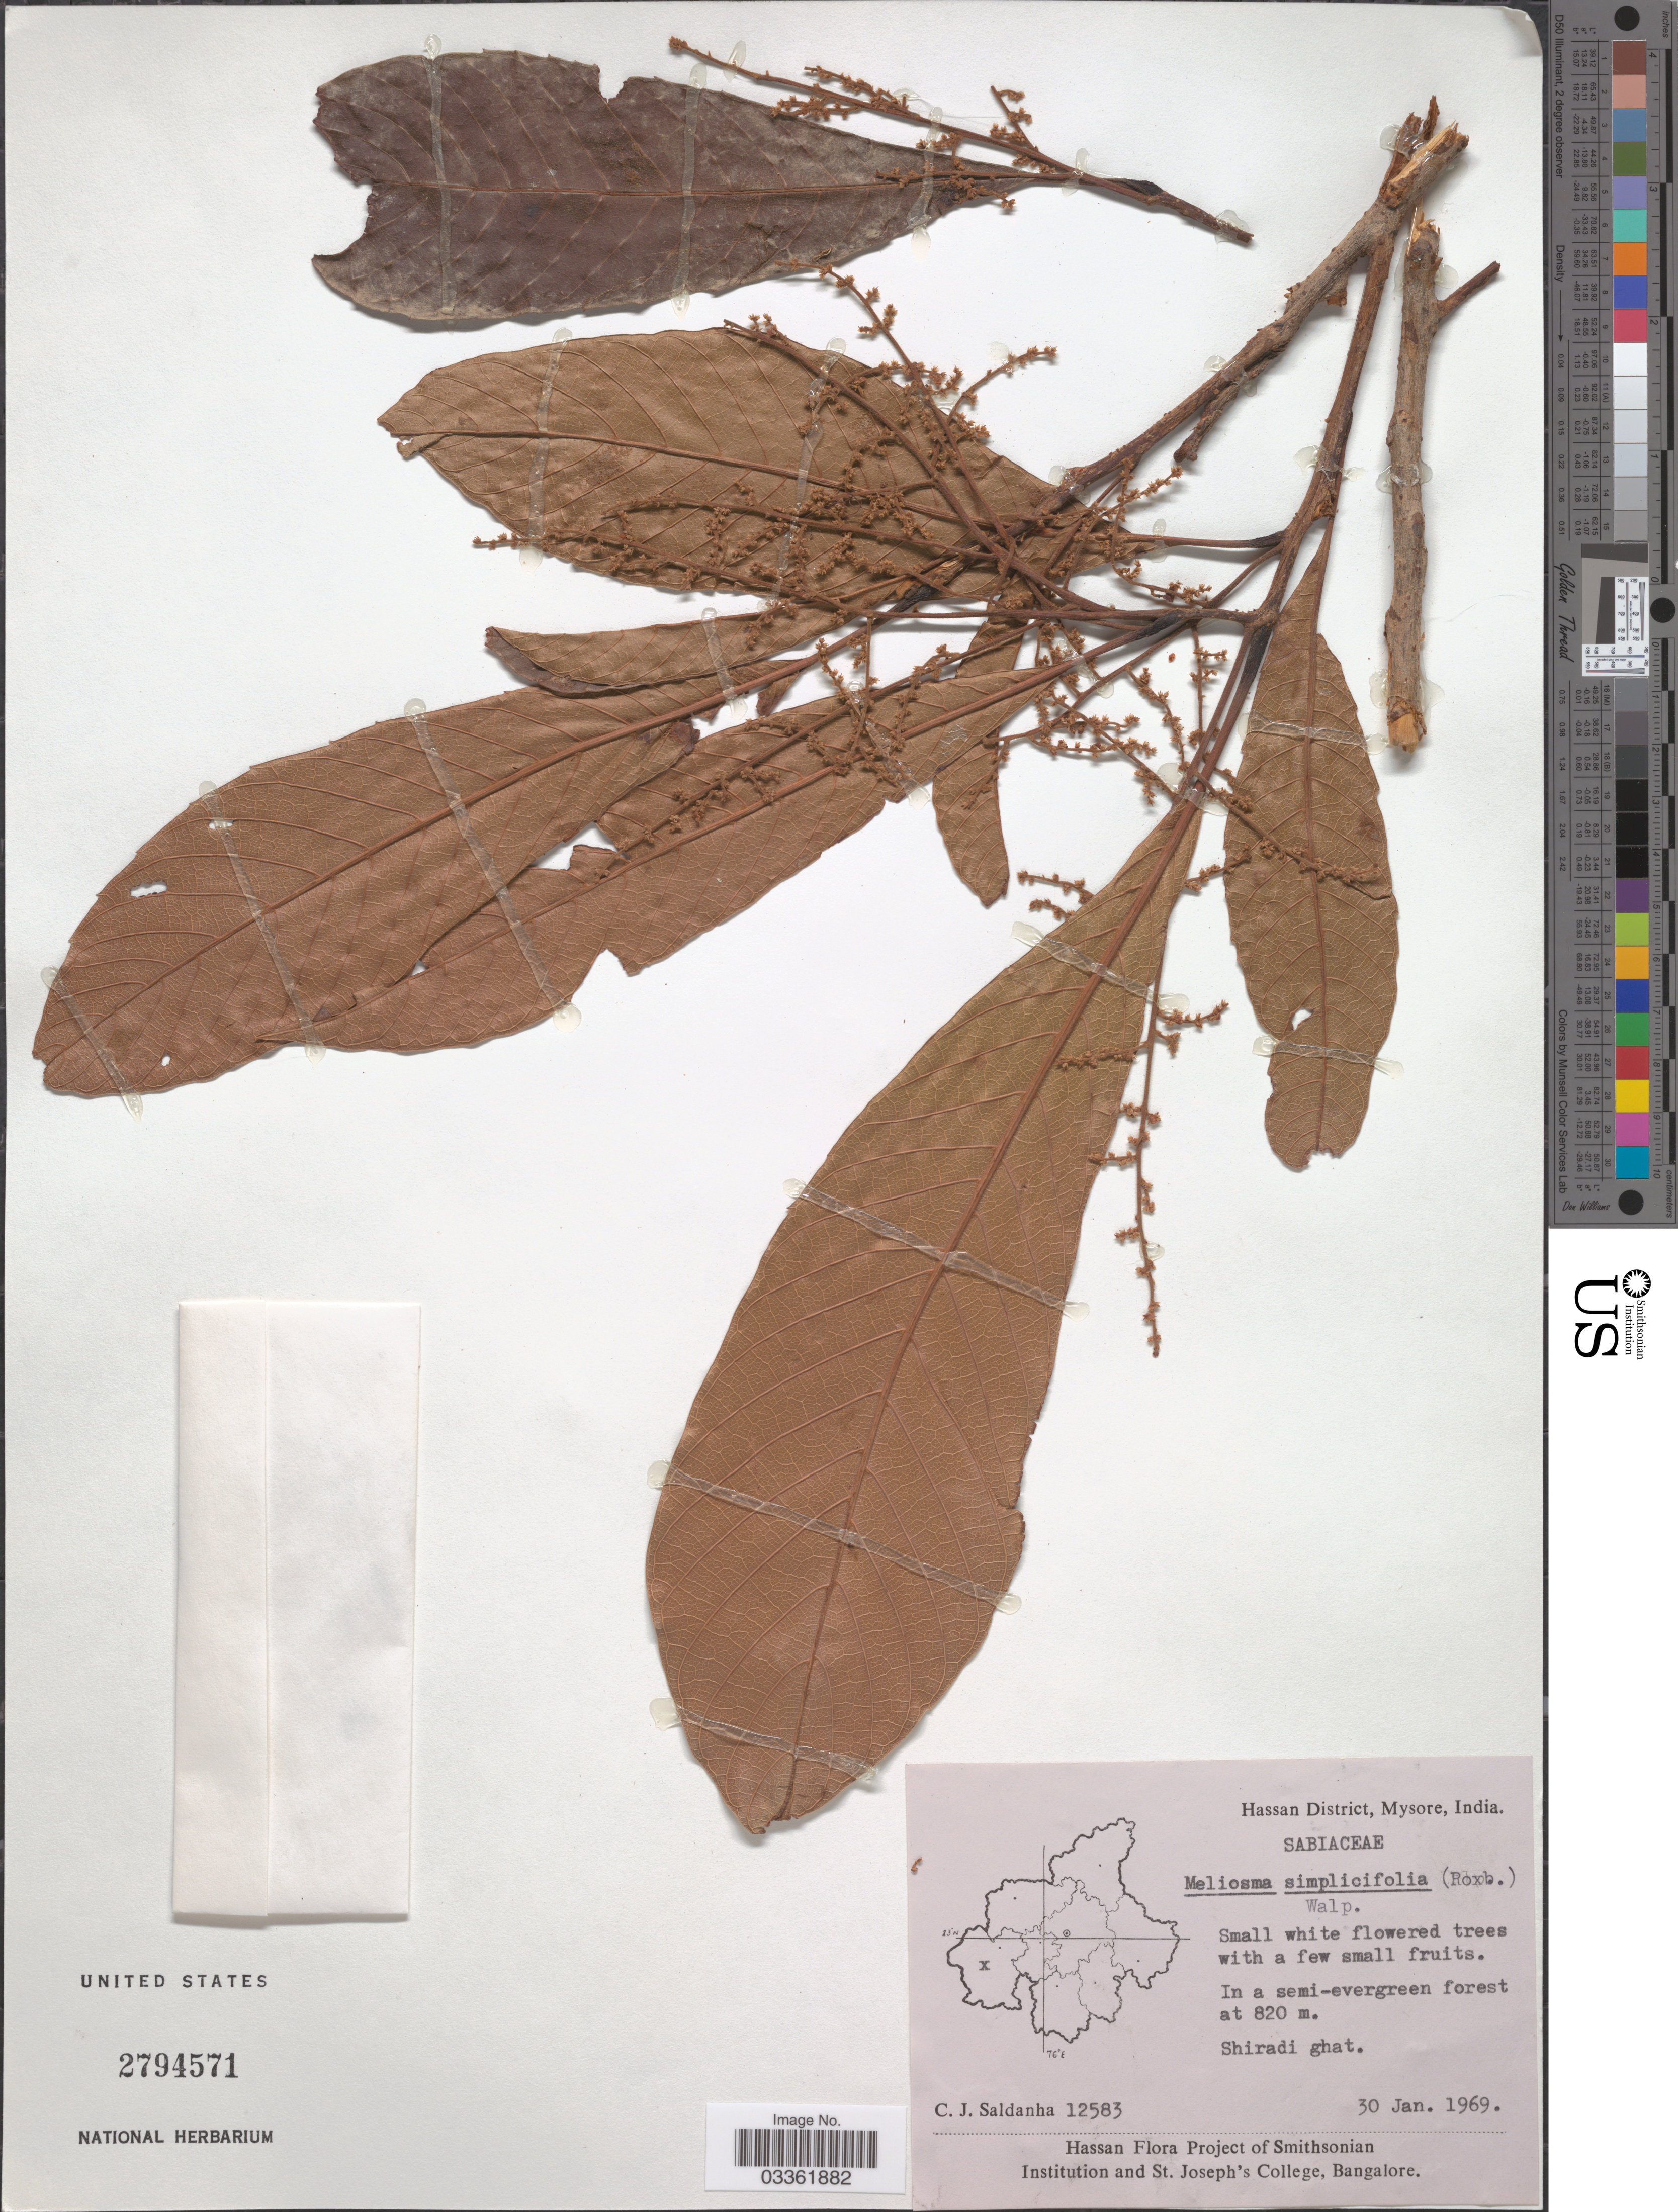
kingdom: Plantae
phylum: Tracheophyta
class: Magnoliopsida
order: Proteales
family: Sabiaceae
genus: Meliosma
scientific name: Meliosma simplicifolia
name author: (Roxb.) Walp.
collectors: C. J. Saldanha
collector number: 12583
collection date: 1969-01-30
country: India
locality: Hassan District, Mysore, Shiradi ghat.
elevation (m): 820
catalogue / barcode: US 2794571